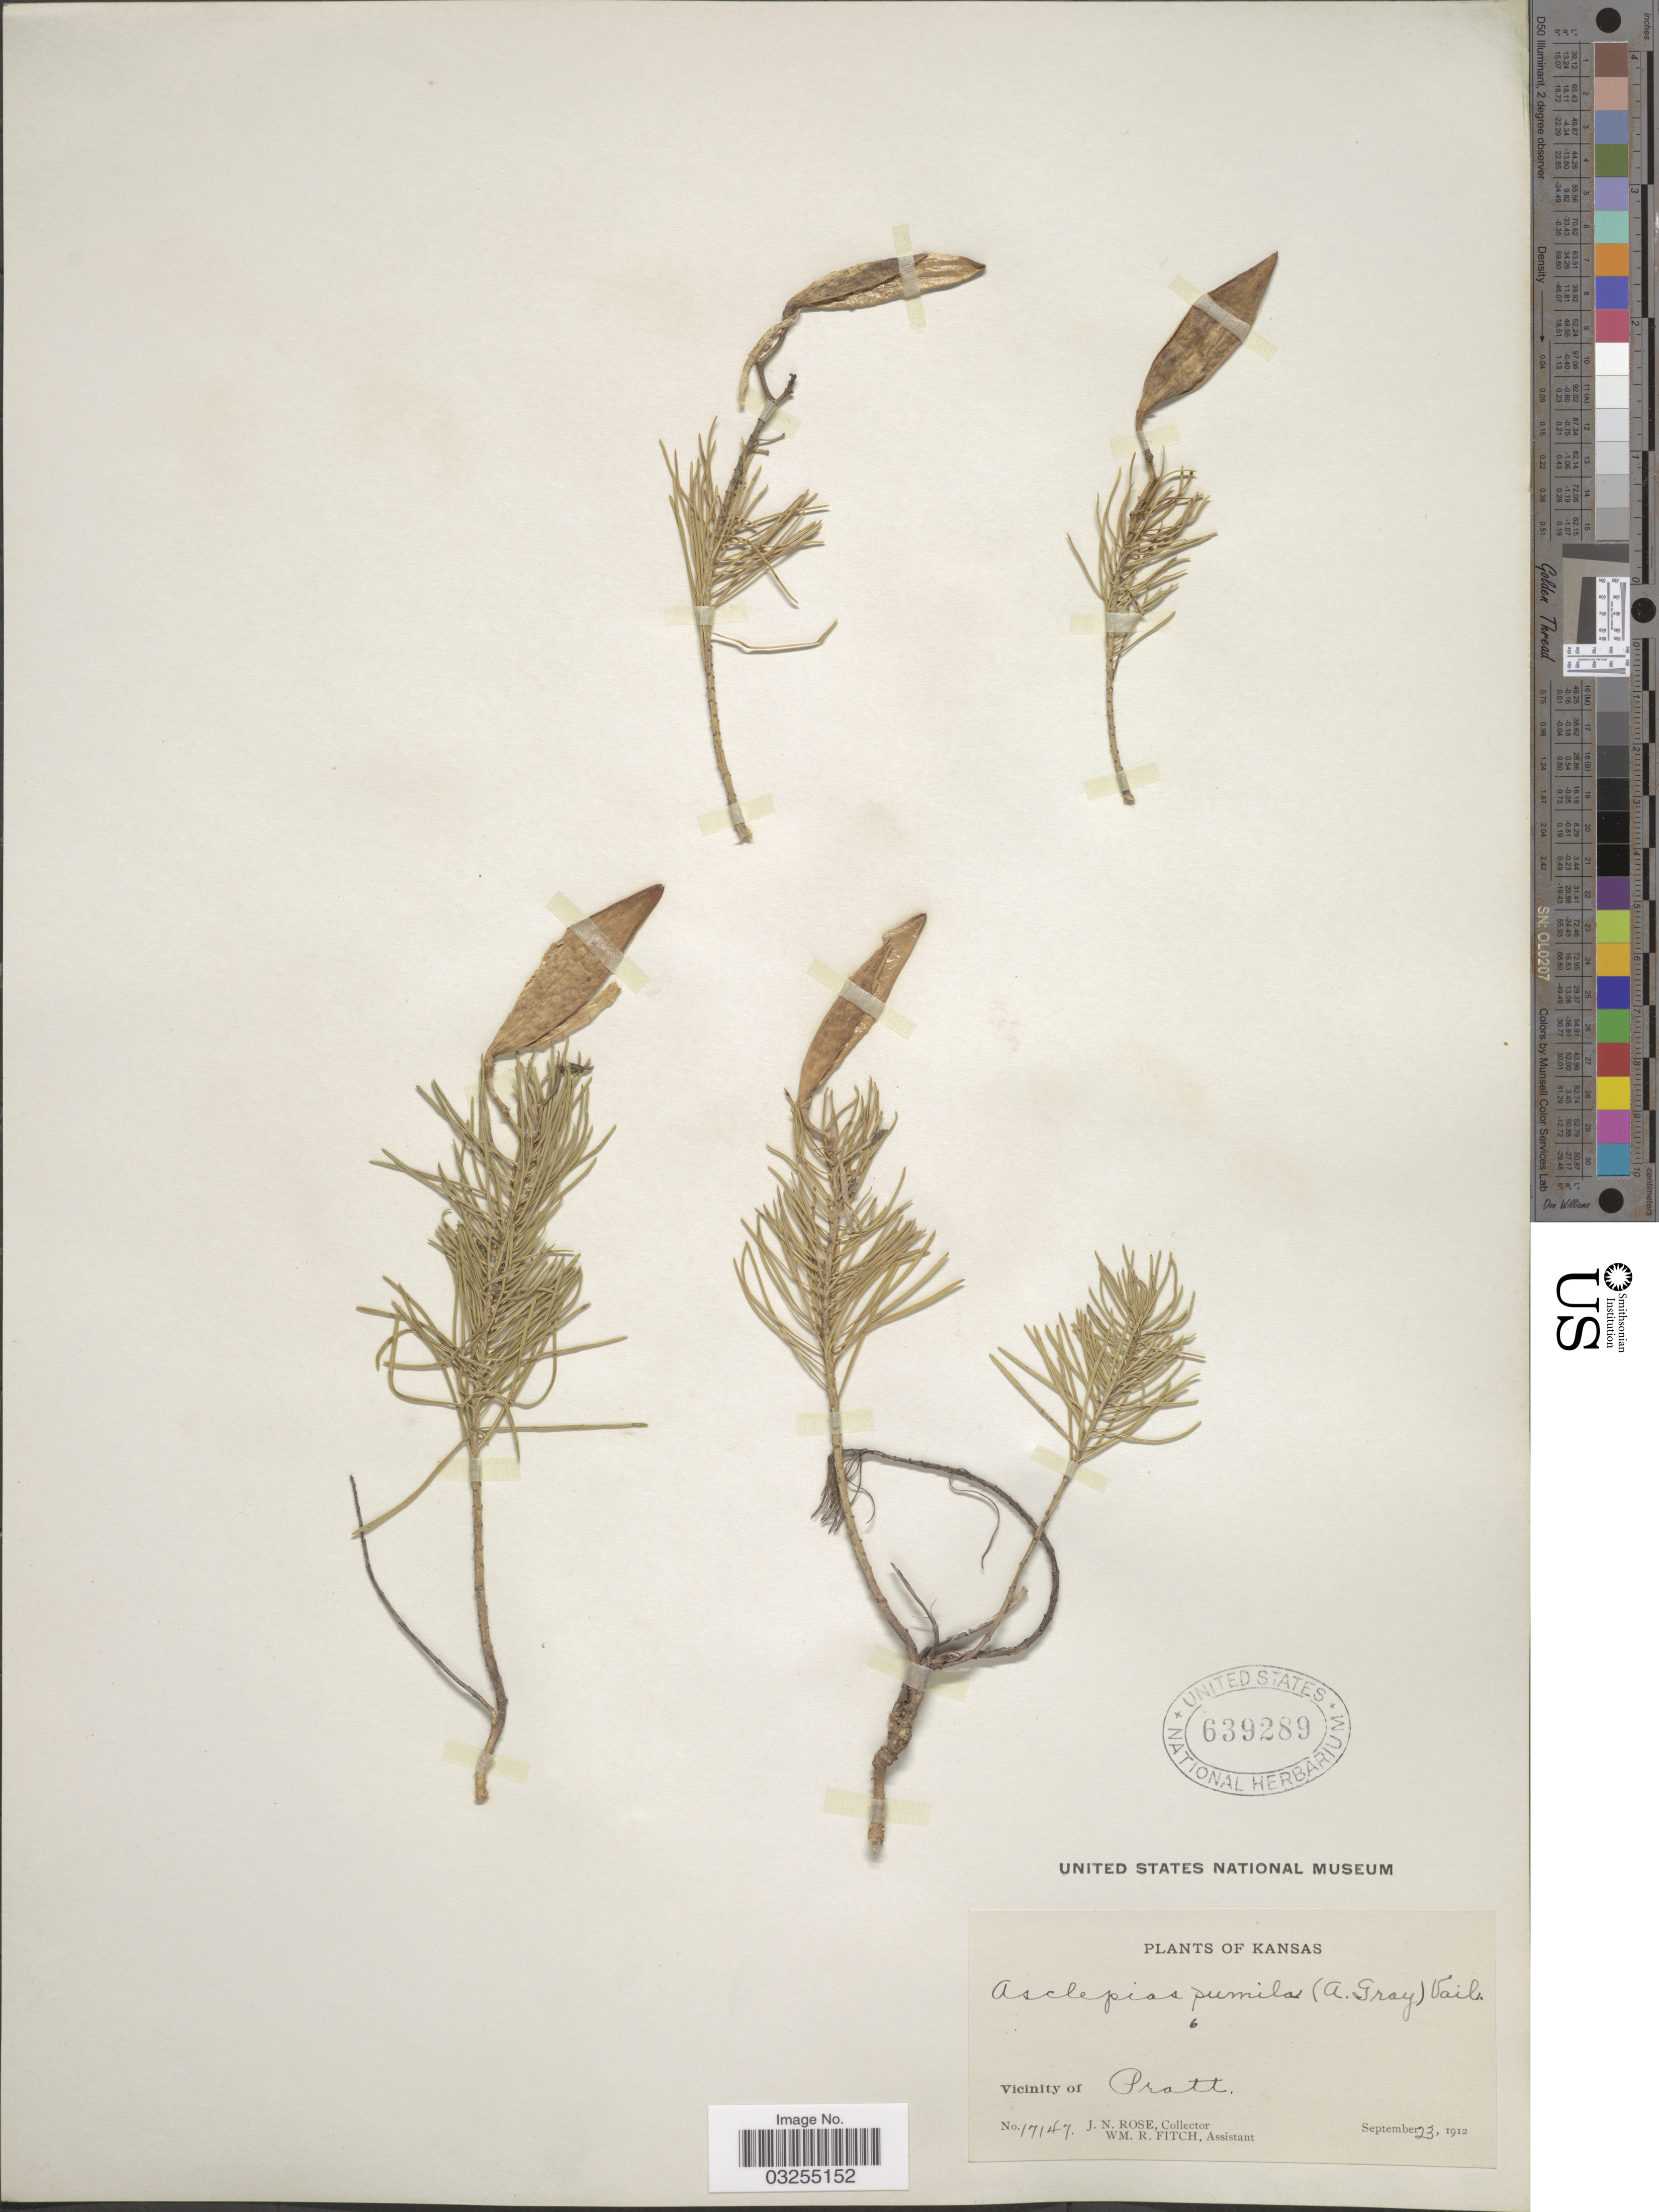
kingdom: Plantae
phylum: Tracheophyta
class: Magnoliopsida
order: Gentianales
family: Apocynaceae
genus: Asclepias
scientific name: Asclepias pumila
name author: (A. Gray) Vail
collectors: J. N. Rose & W. R. Fitch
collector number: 17147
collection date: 1912-09-23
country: United States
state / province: Kansas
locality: Vicinity of Pratt.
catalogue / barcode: US 639289